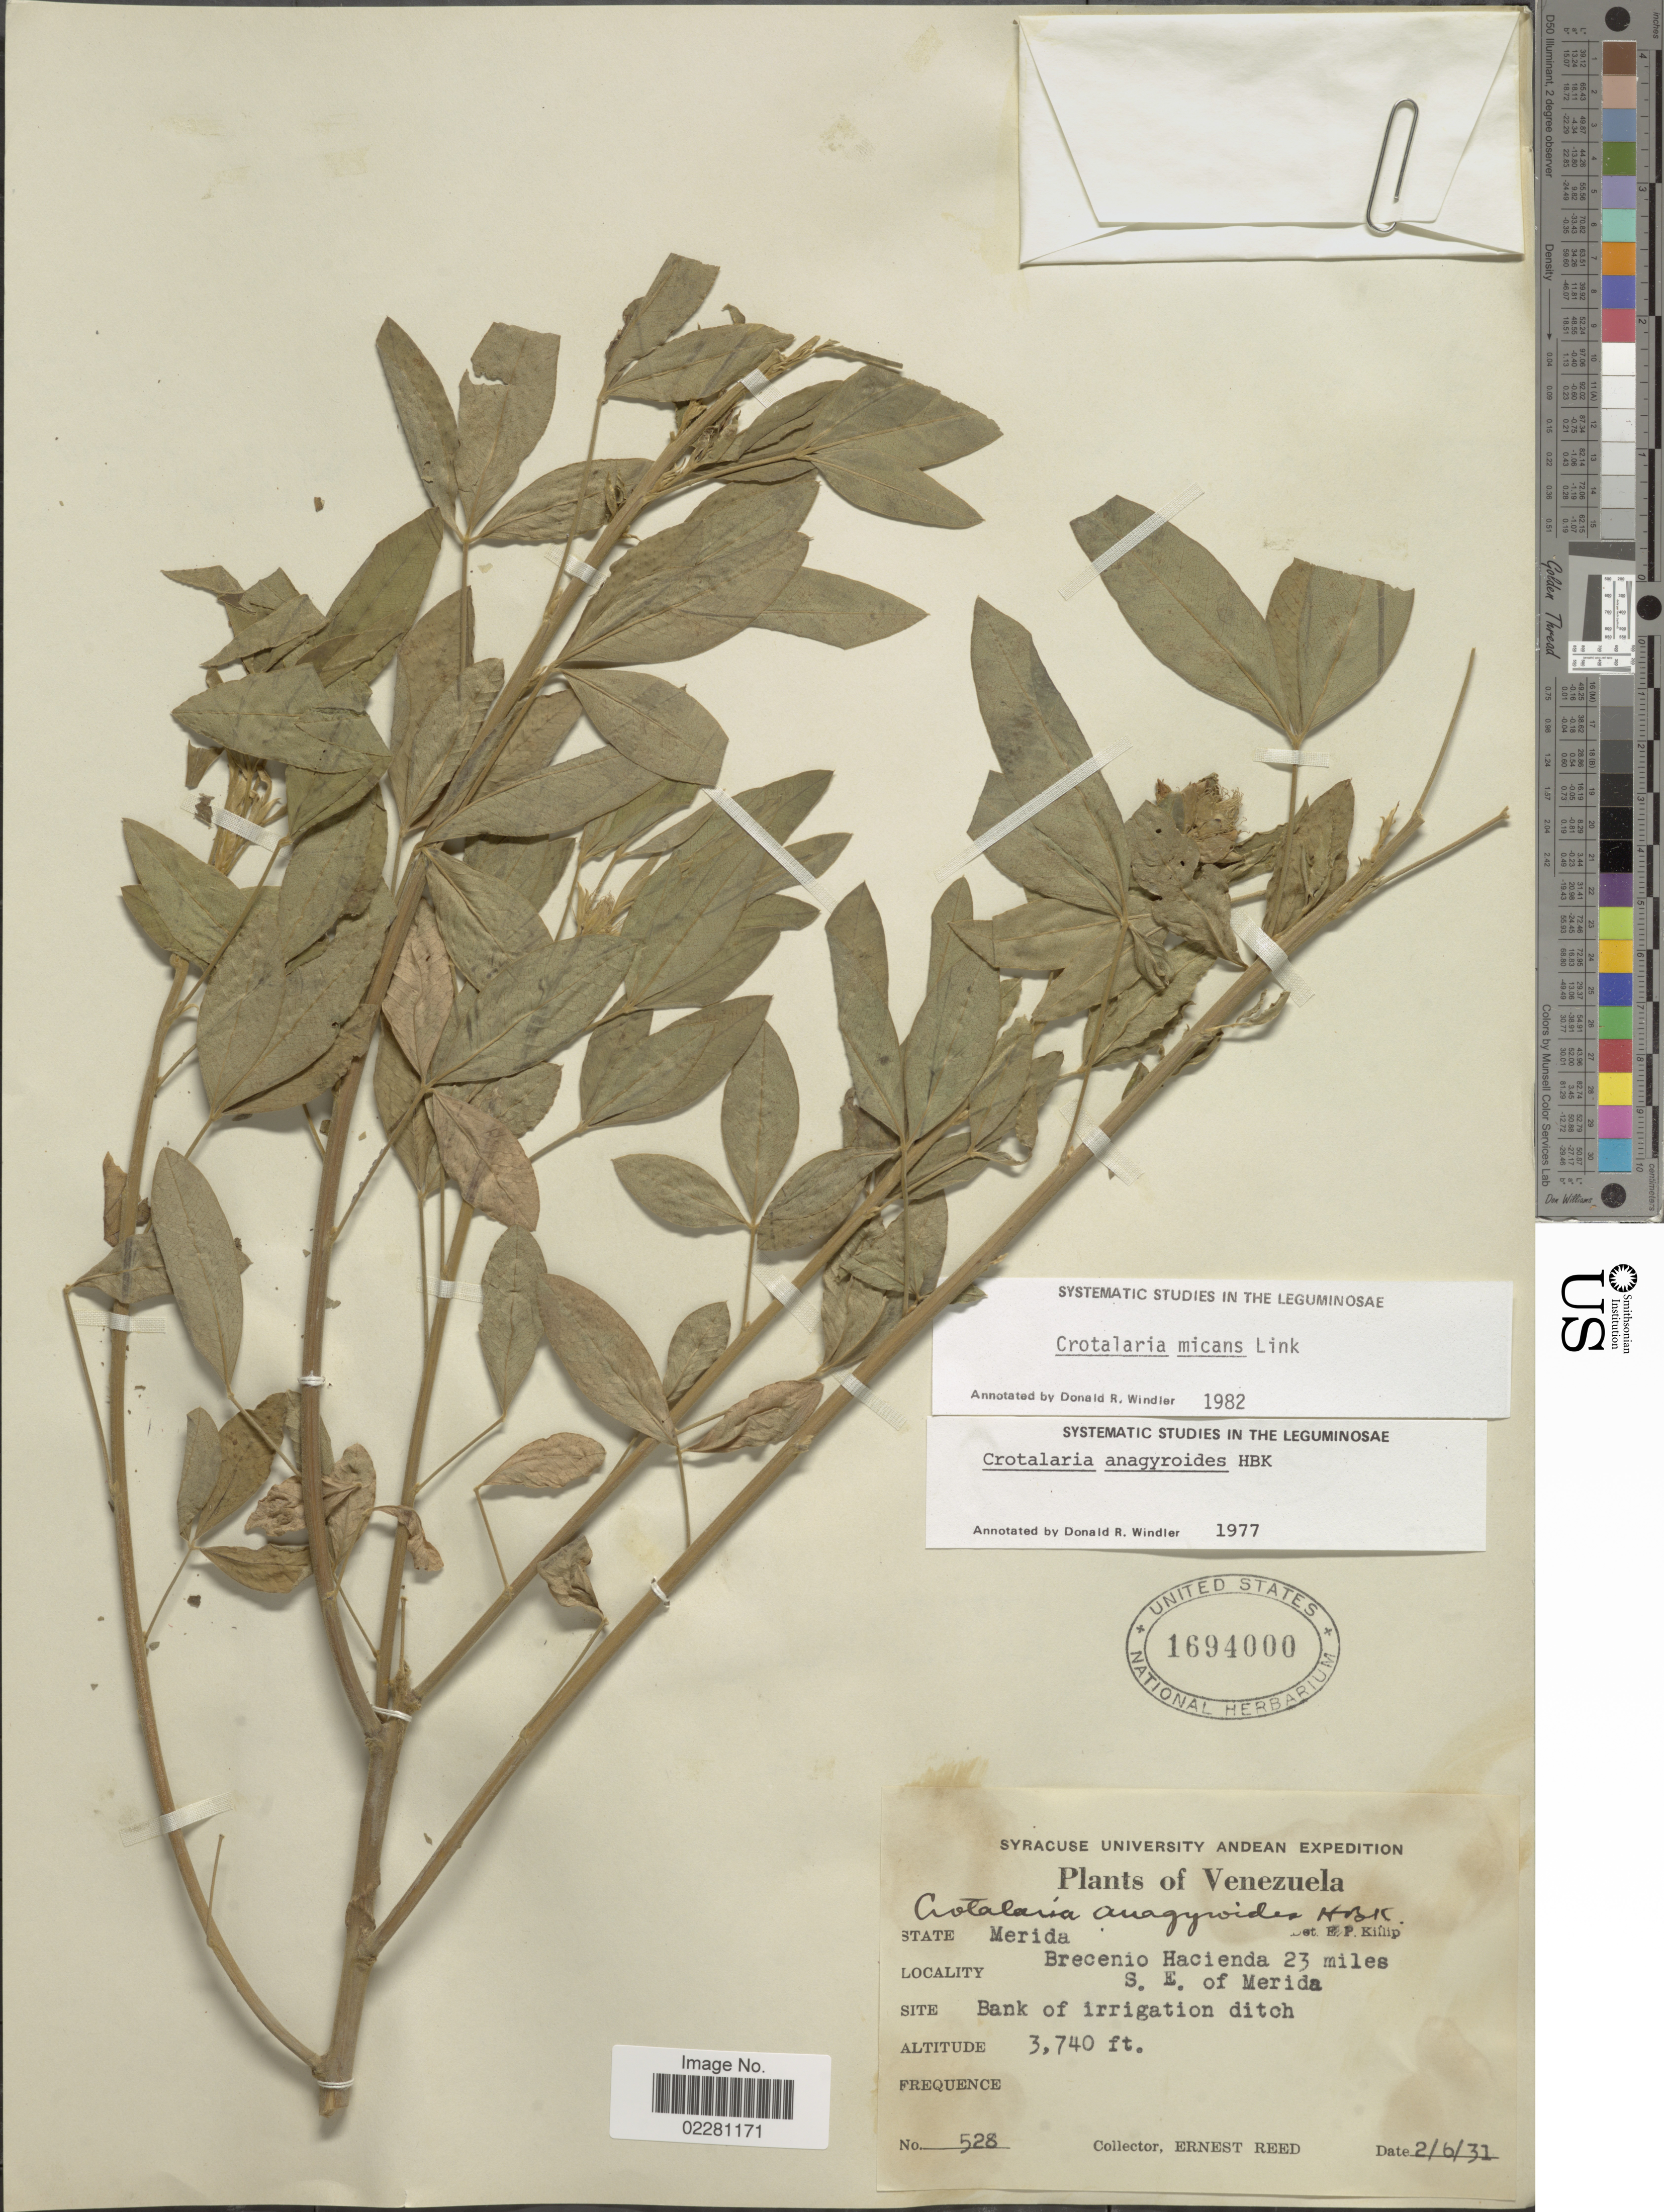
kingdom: Plantae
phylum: Tracheophyta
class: Magnoliopsida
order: Fabales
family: Fabaceae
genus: Crotalaria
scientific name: Crotalaria micans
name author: Link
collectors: E. Reed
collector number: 528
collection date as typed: Transcribed d/m/y: 2/6/31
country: Venezuela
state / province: Mérida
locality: Brecenio Hacienda 23 miles S. E. of Merida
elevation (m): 1140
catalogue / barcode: US 1694000